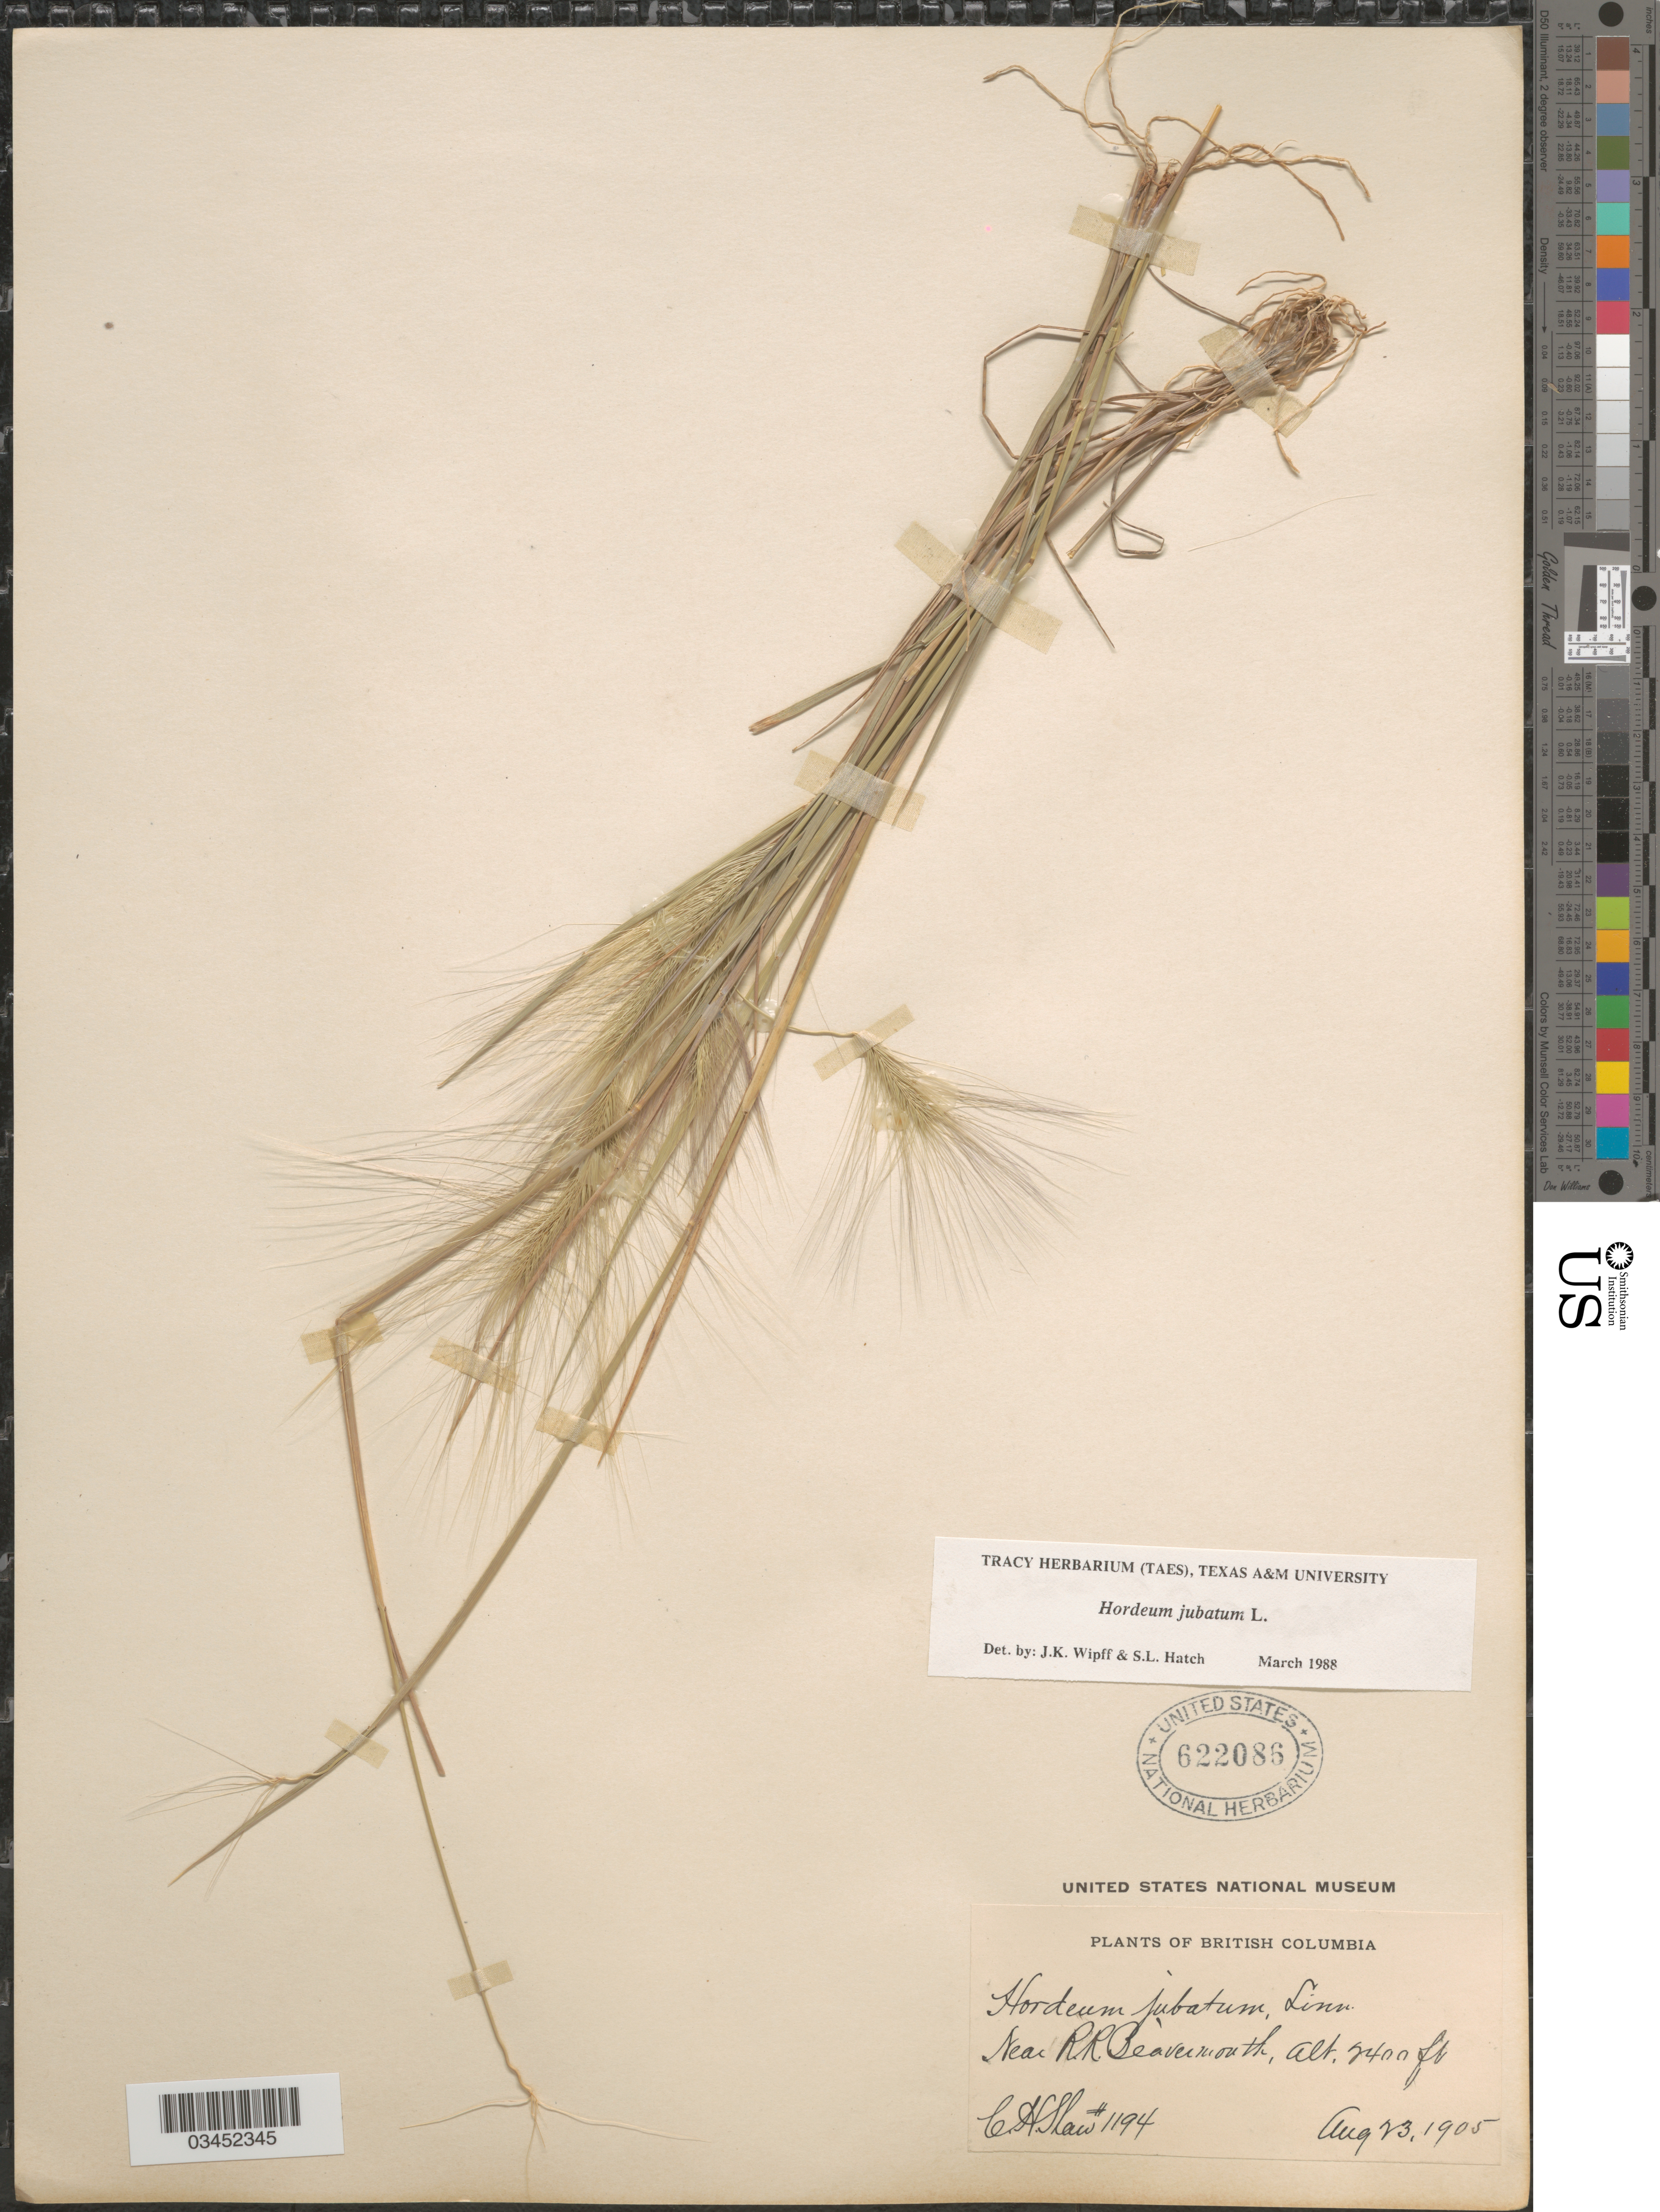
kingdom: Plantae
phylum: Tracheophyta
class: Liliopsida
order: Poales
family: Poaceae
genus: Hordeum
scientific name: Hordeum jubatum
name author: L.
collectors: C. H. Shaw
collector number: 1194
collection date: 1905-08-23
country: Canada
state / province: British Columbia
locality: Near R. R. Beavermouth.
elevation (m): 732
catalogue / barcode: US 622086